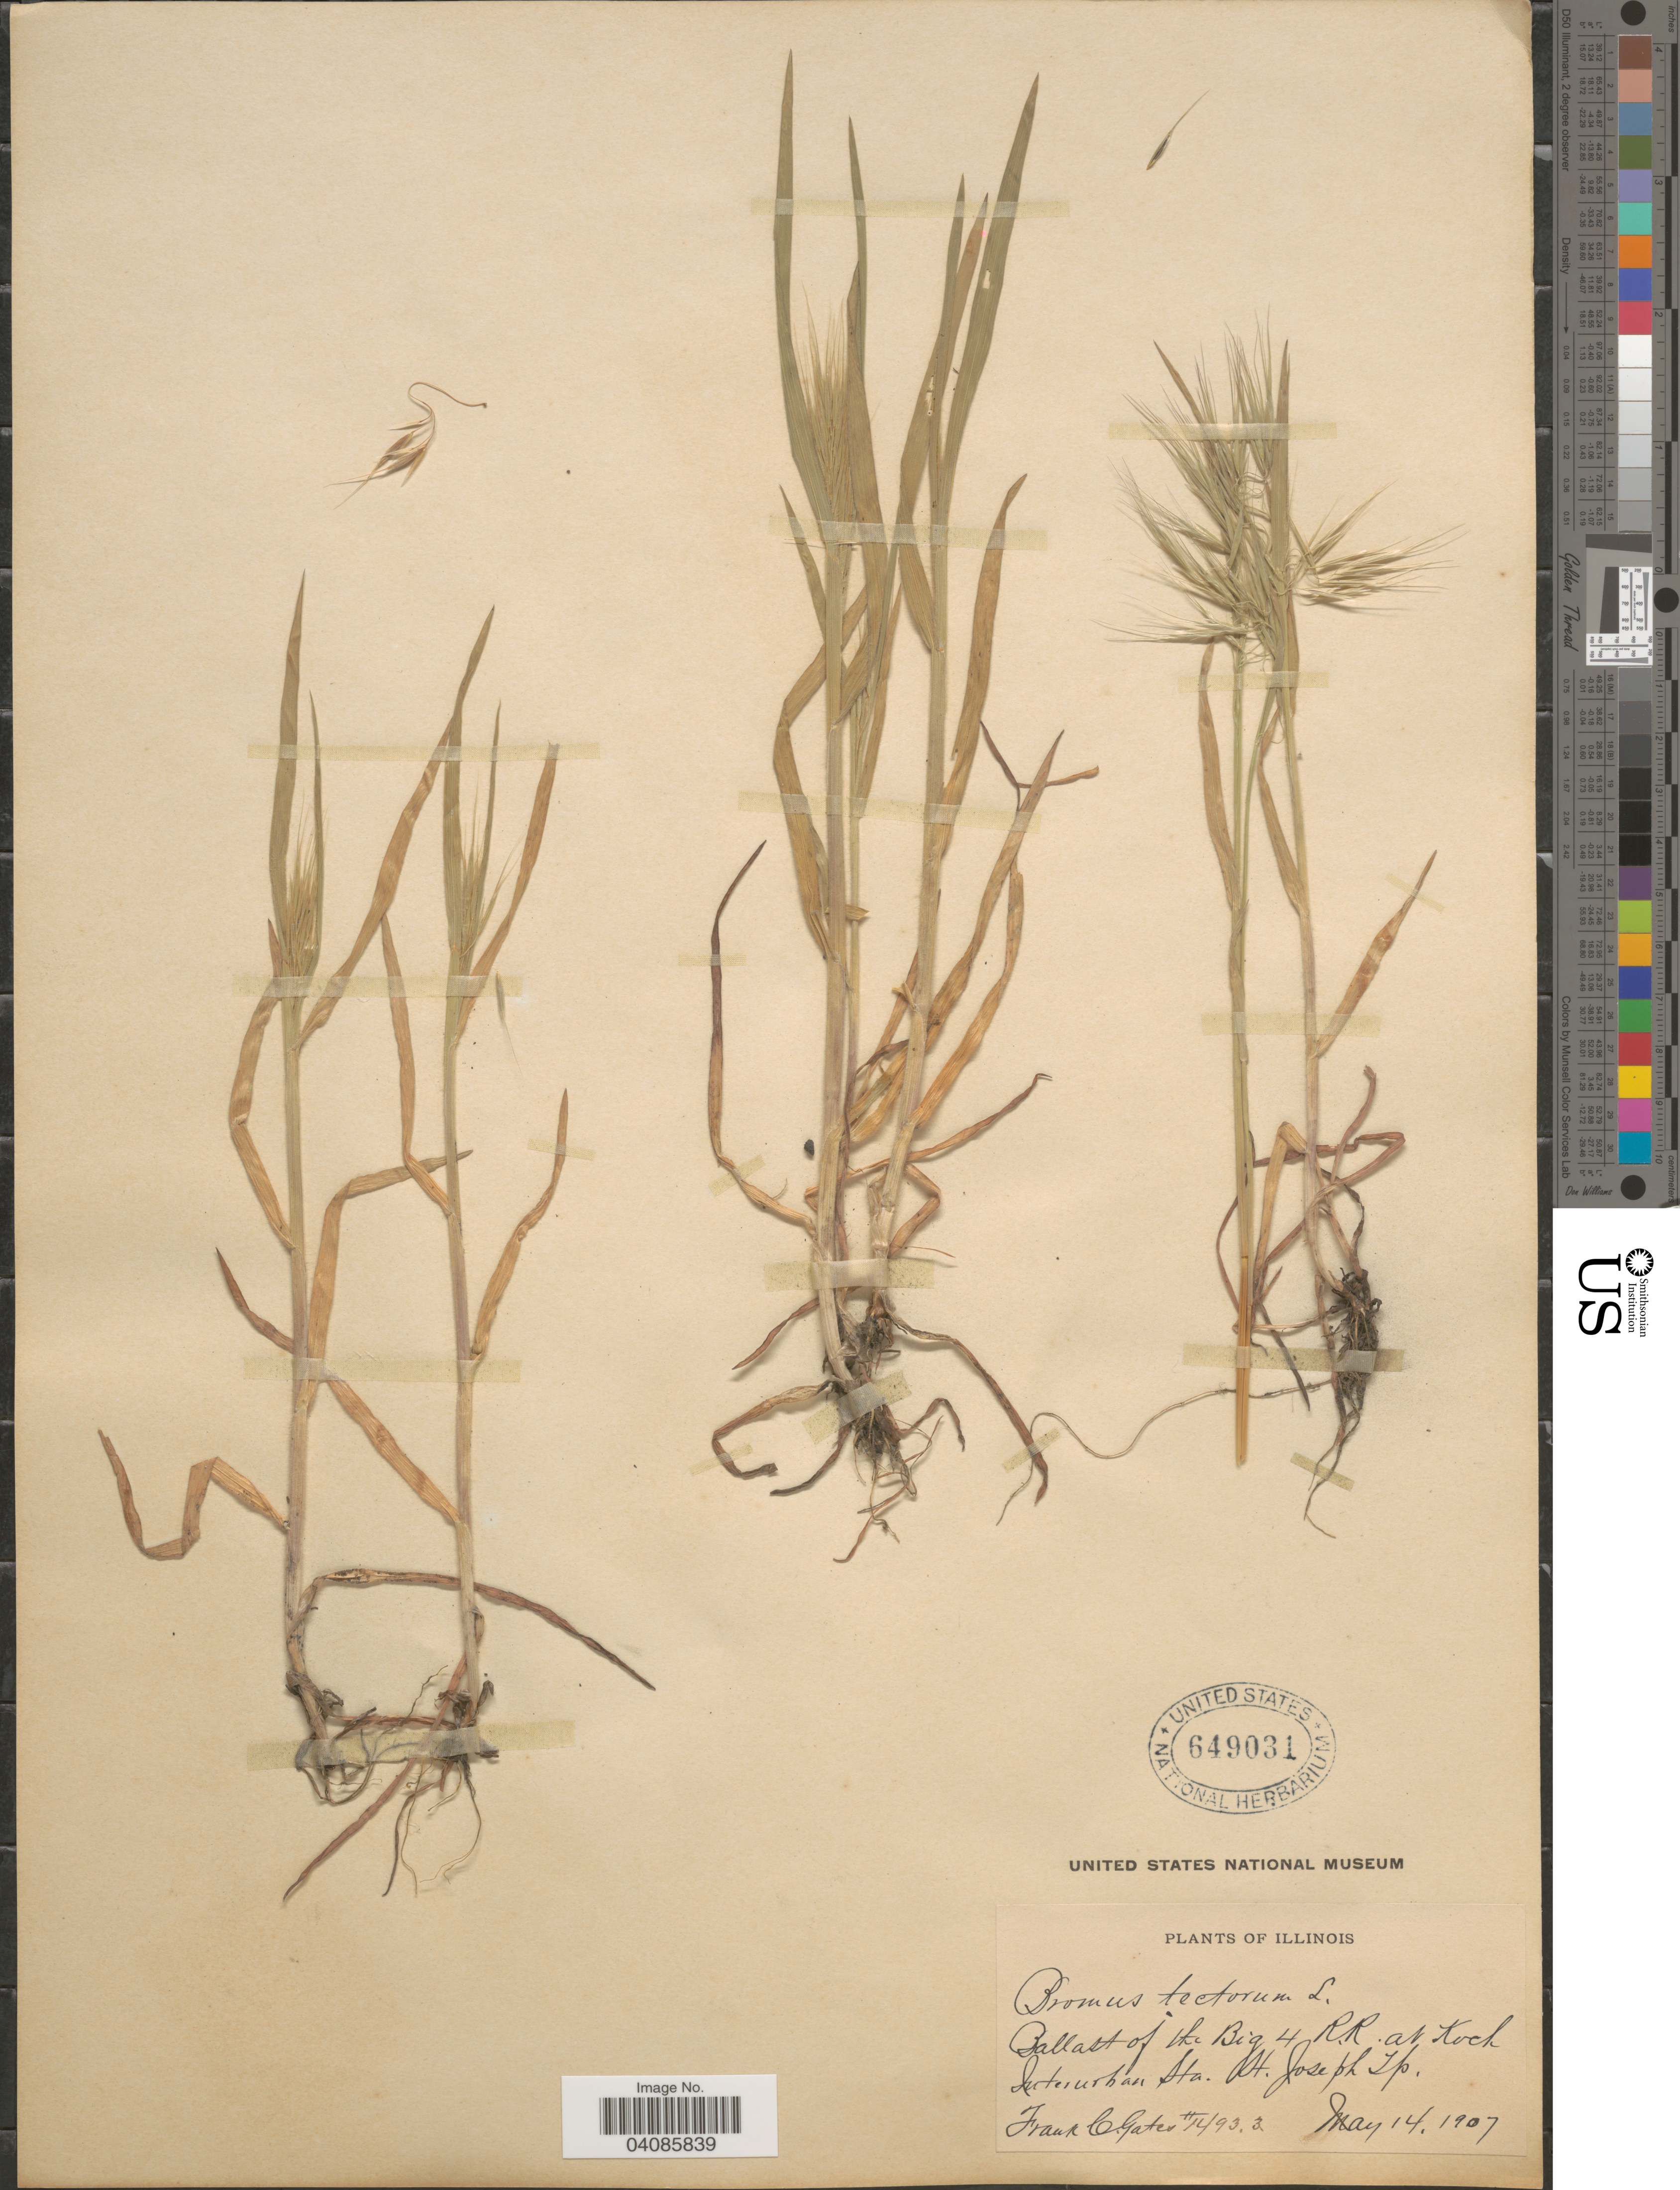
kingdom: Plantae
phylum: Tracheophyta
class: Liliopsida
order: Poales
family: Poaceae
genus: Bromus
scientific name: Bromus tectorum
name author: L.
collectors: F. C. Gates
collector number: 14933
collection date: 1907-05-14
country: United States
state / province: Illinois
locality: Ballast of the Big 4 R.R. at Koch Interurban Sta. Pt. Joseph Tp.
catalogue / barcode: US 649031